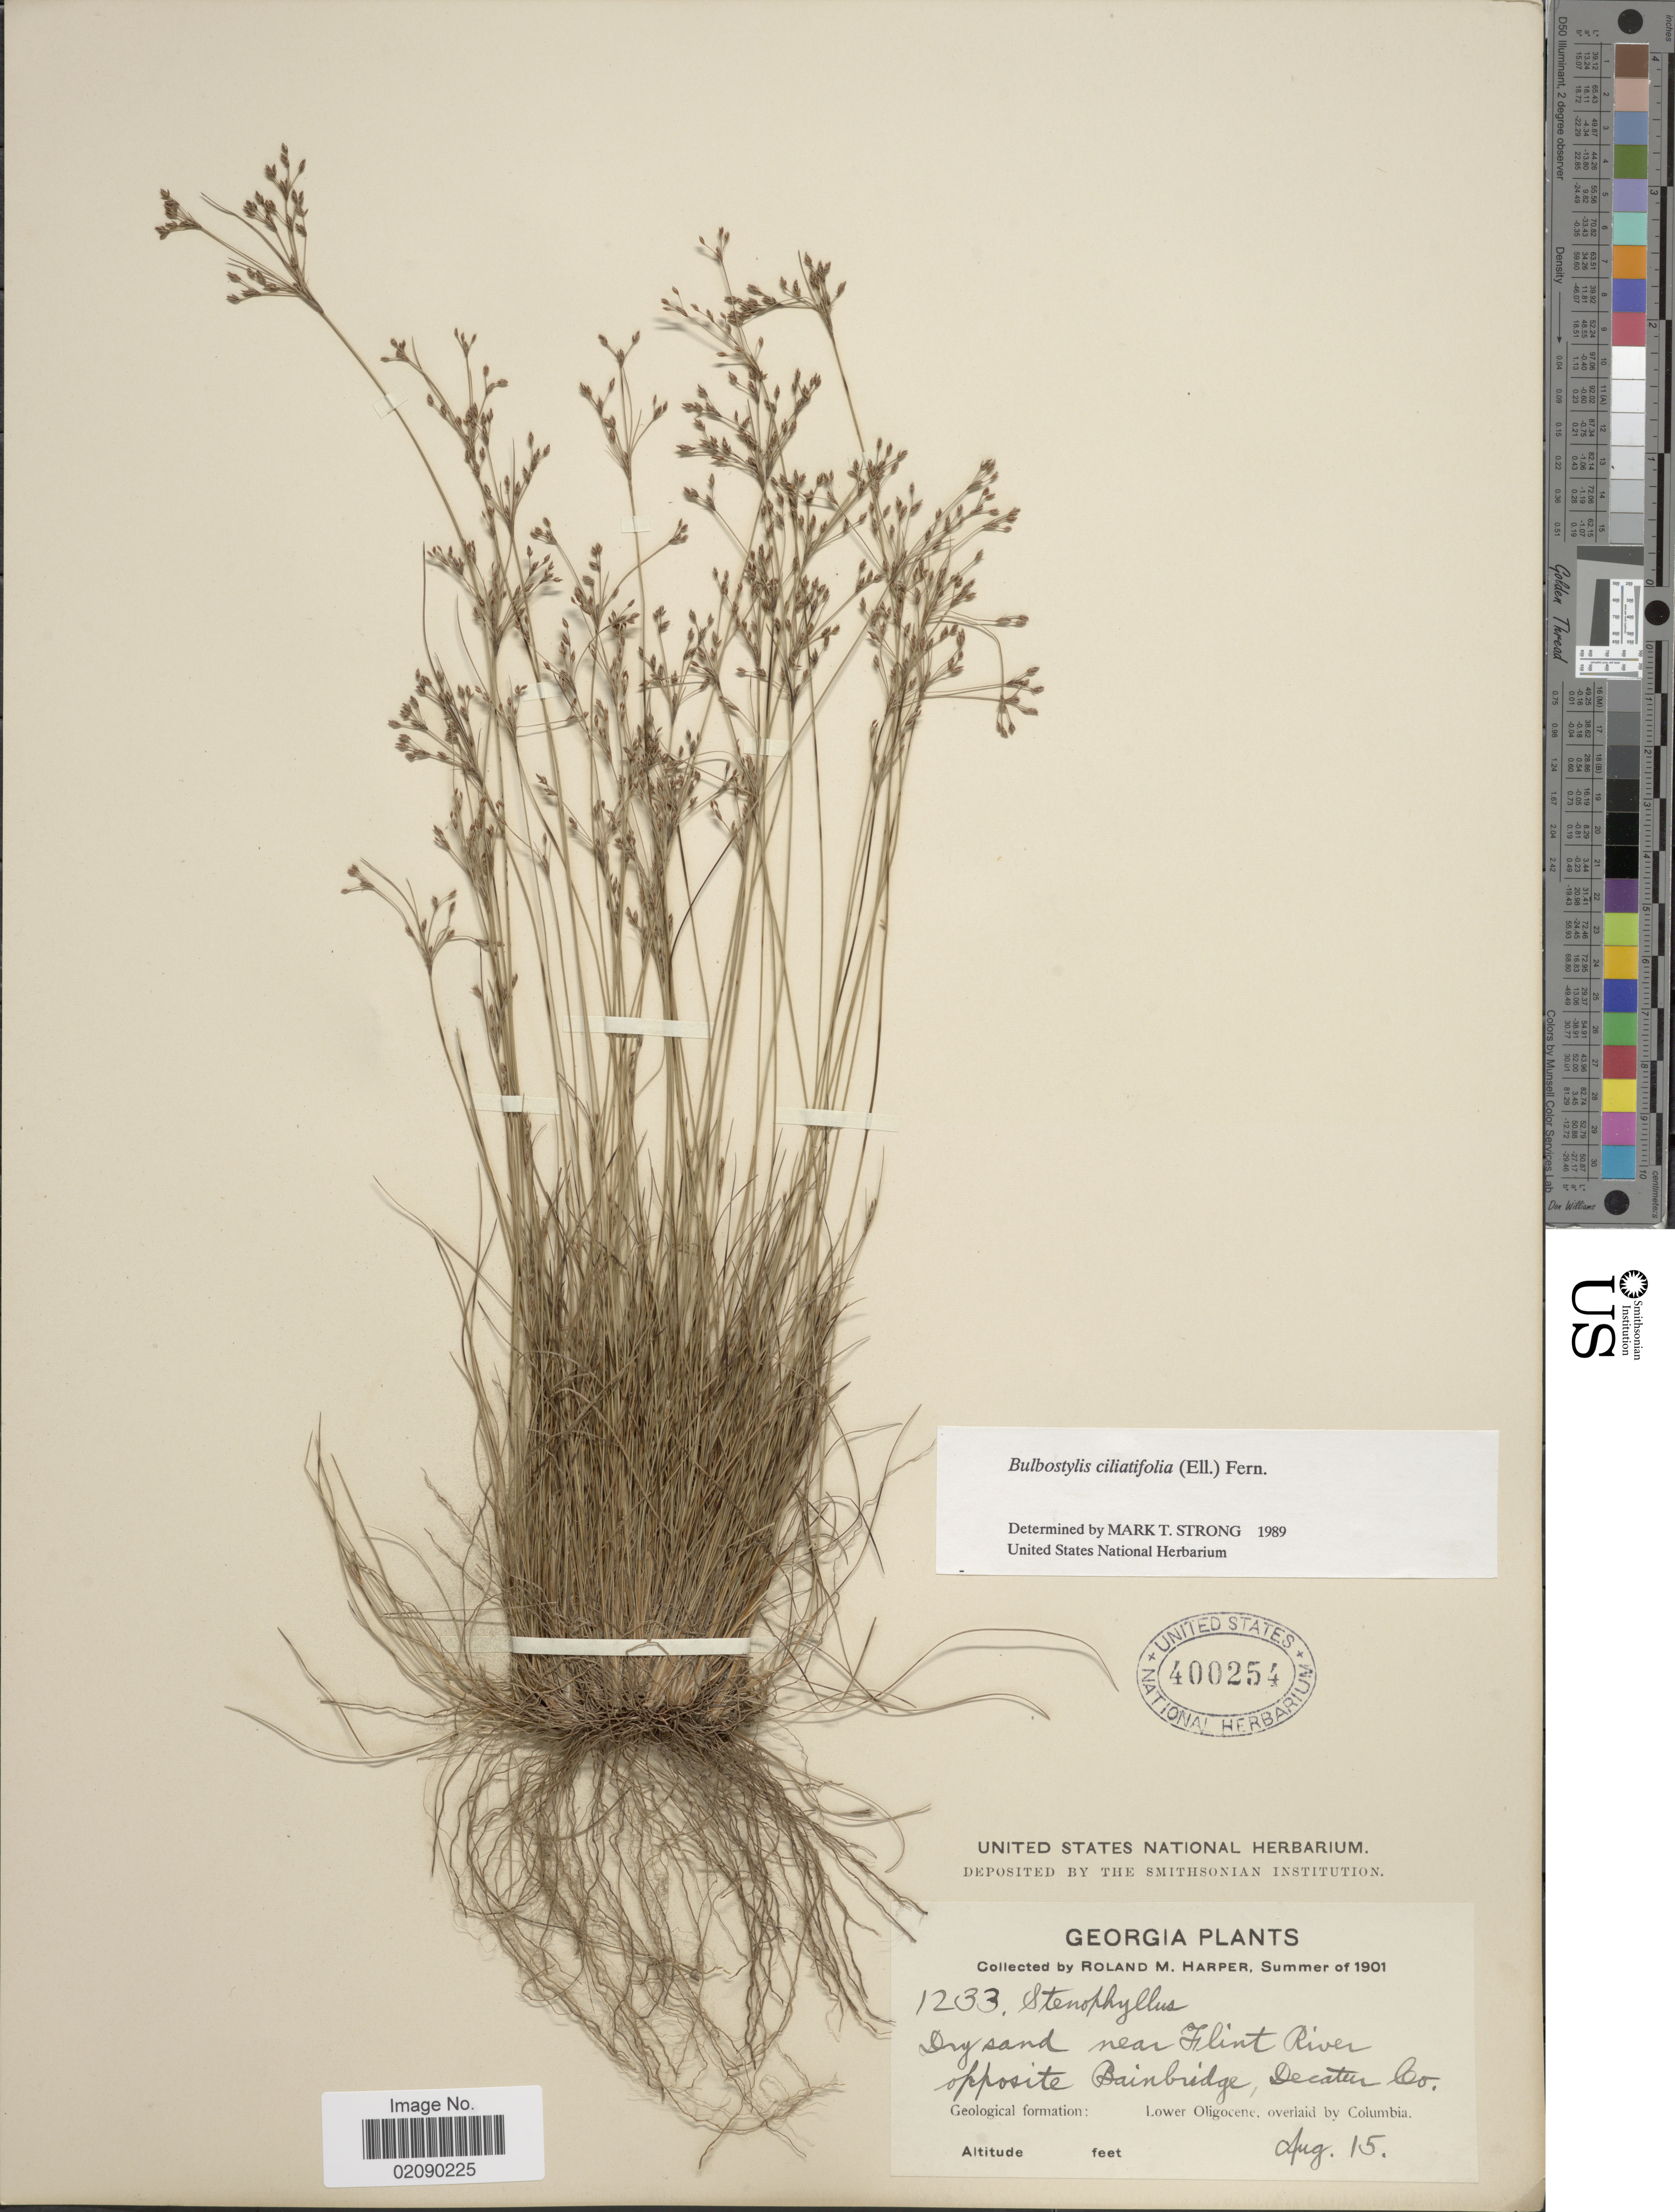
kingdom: Plantae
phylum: Tracheophyta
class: Liliopsida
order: Poales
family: Cyperaceae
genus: Bulbostylis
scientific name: Bulbostylis ciliatifolia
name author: (Elliott) Fernald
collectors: R. M. Harper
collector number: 1233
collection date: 1901-08-15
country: United States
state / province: Georgia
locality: Near Flint River opposite Bainbridge, Decatur Co.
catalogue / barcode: US 400254